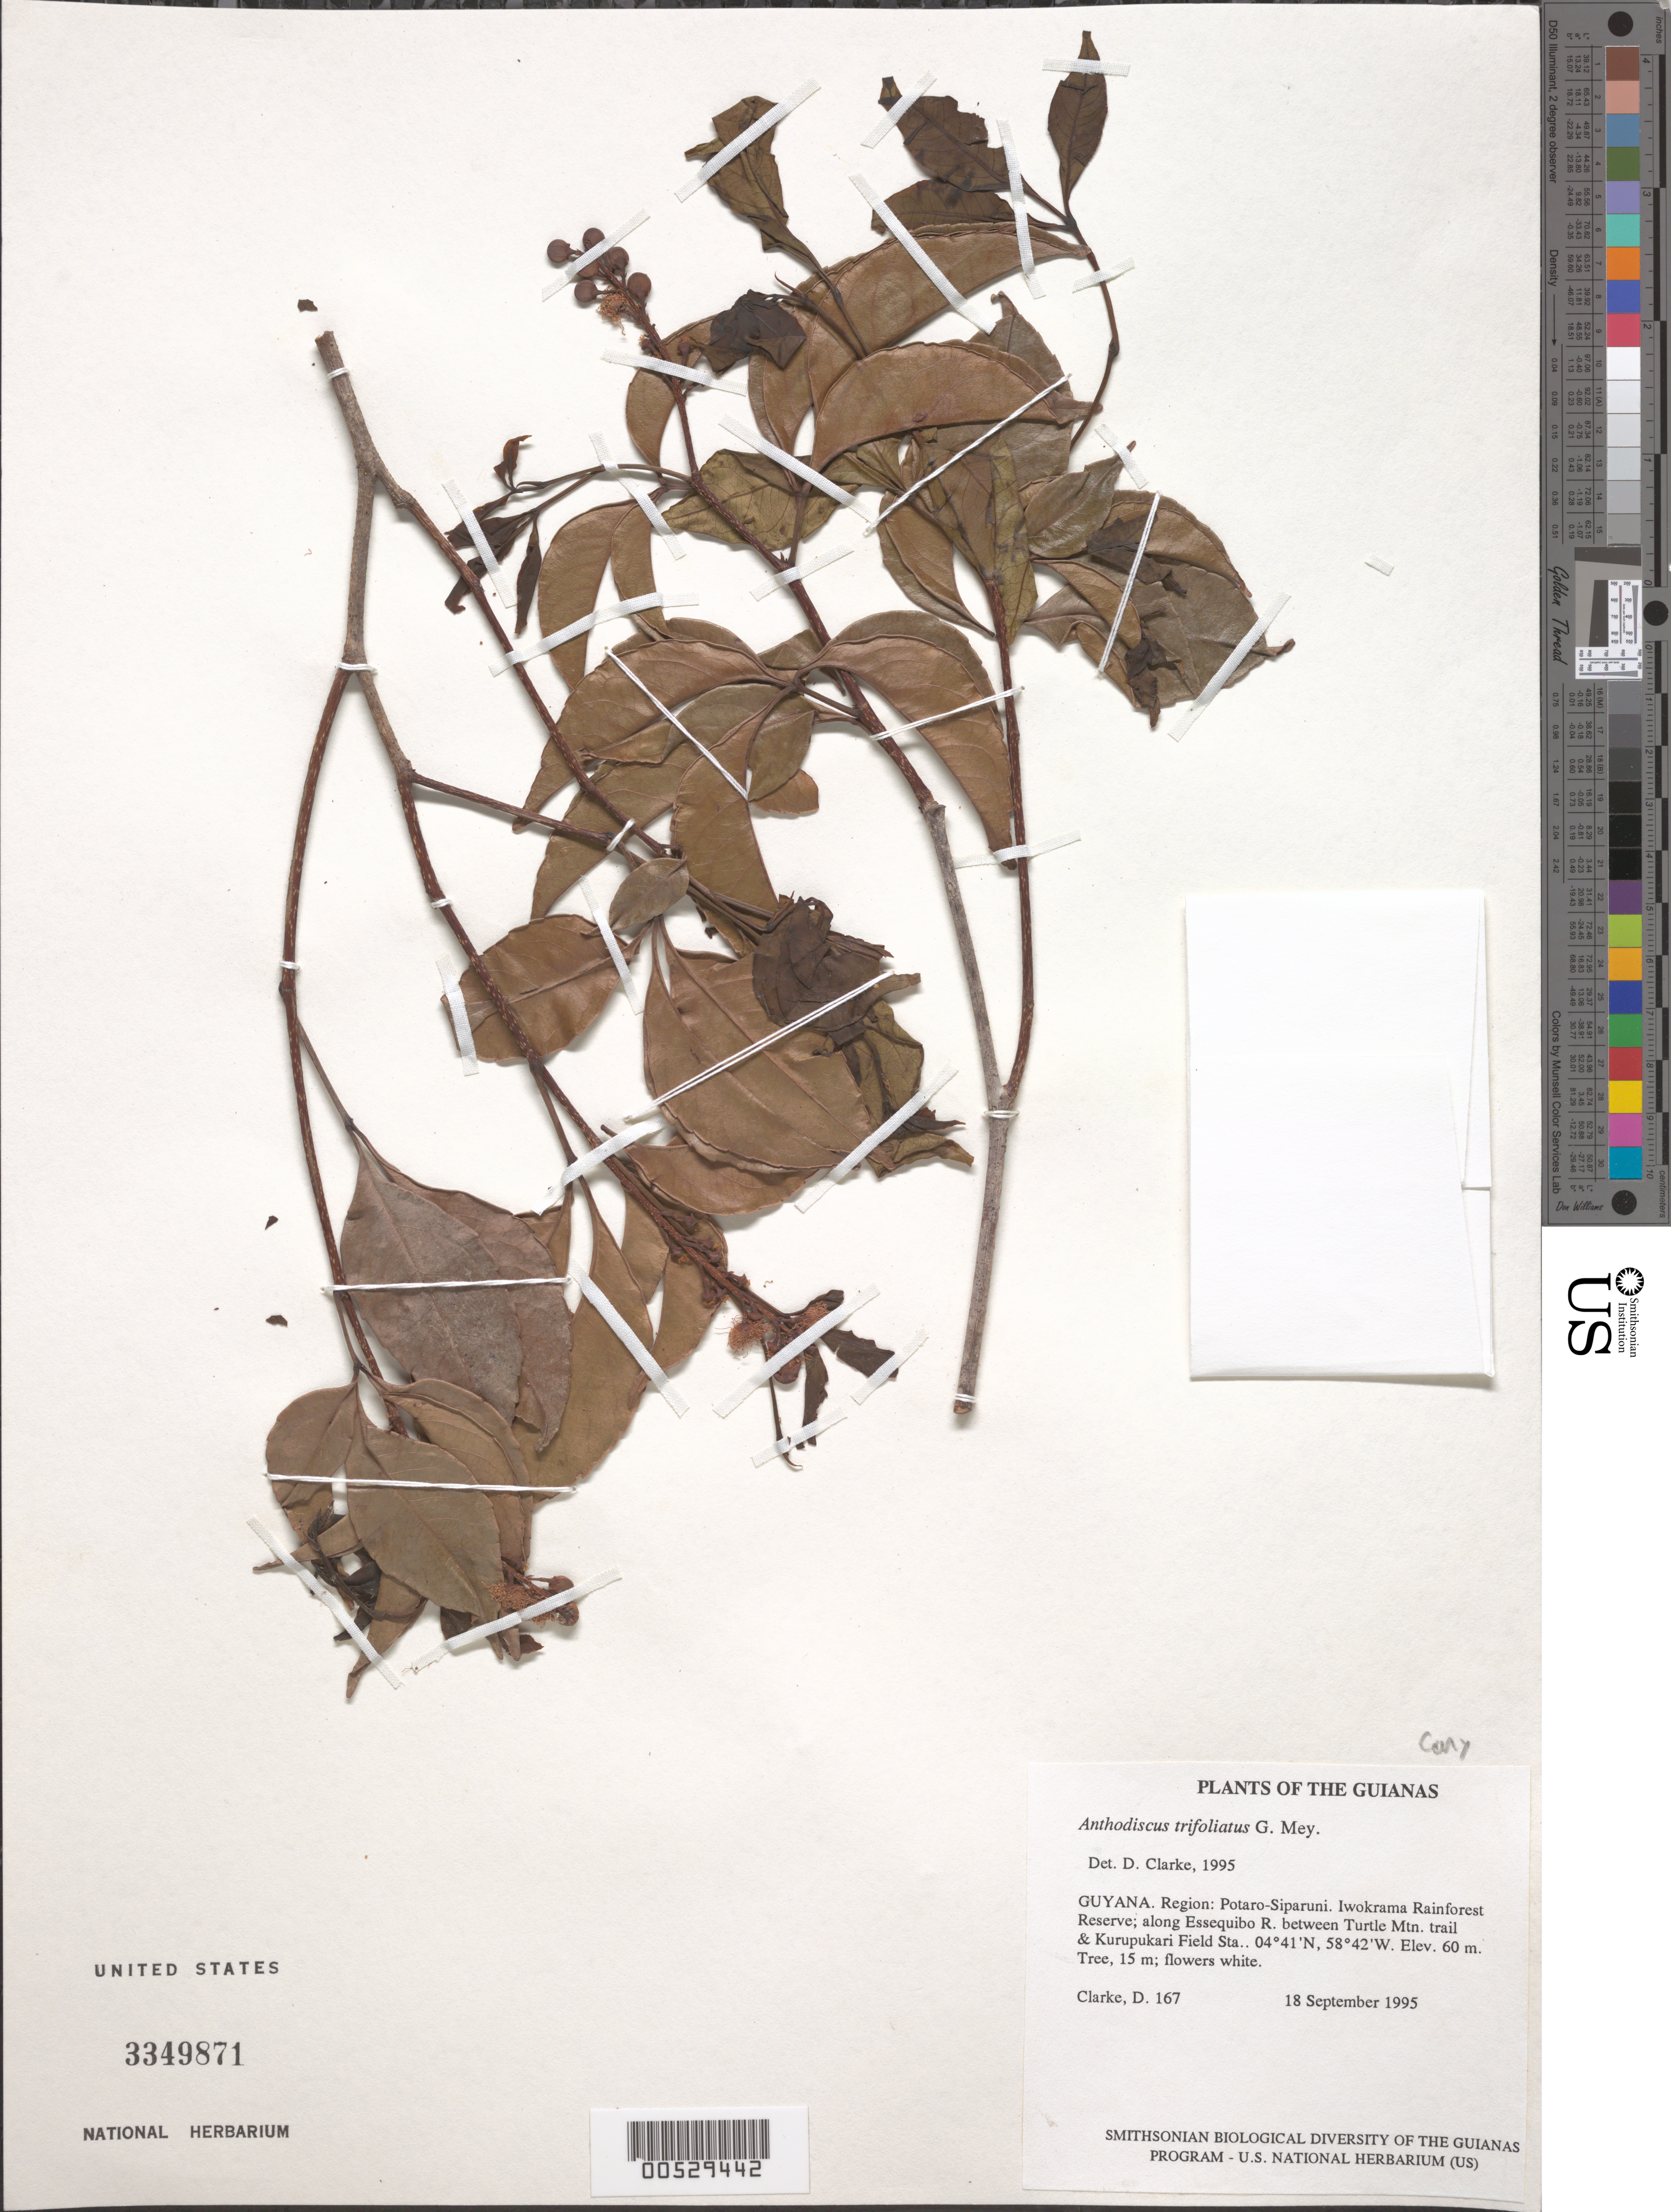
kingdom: Plantae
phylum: Tracheophyta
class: Magnoliopsida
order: Malpighiales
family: Caryocaraceae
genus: Anthodiscus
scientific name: Anthodiscus trifoliatus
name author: G. Mey.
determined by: Clarke, H. D., University of North Carolina (Asheville)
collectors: H. D. Clarke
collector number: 167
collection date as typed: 18 September 1995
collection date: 1995-09-18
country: Guyana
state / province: Potaro-Siparuni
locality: Iwokrama Rainforest Reserve; along Essequibo R. between Turtle Mtn. trail & Kurupukari Field Station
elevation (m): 60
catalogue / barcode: US 3349871